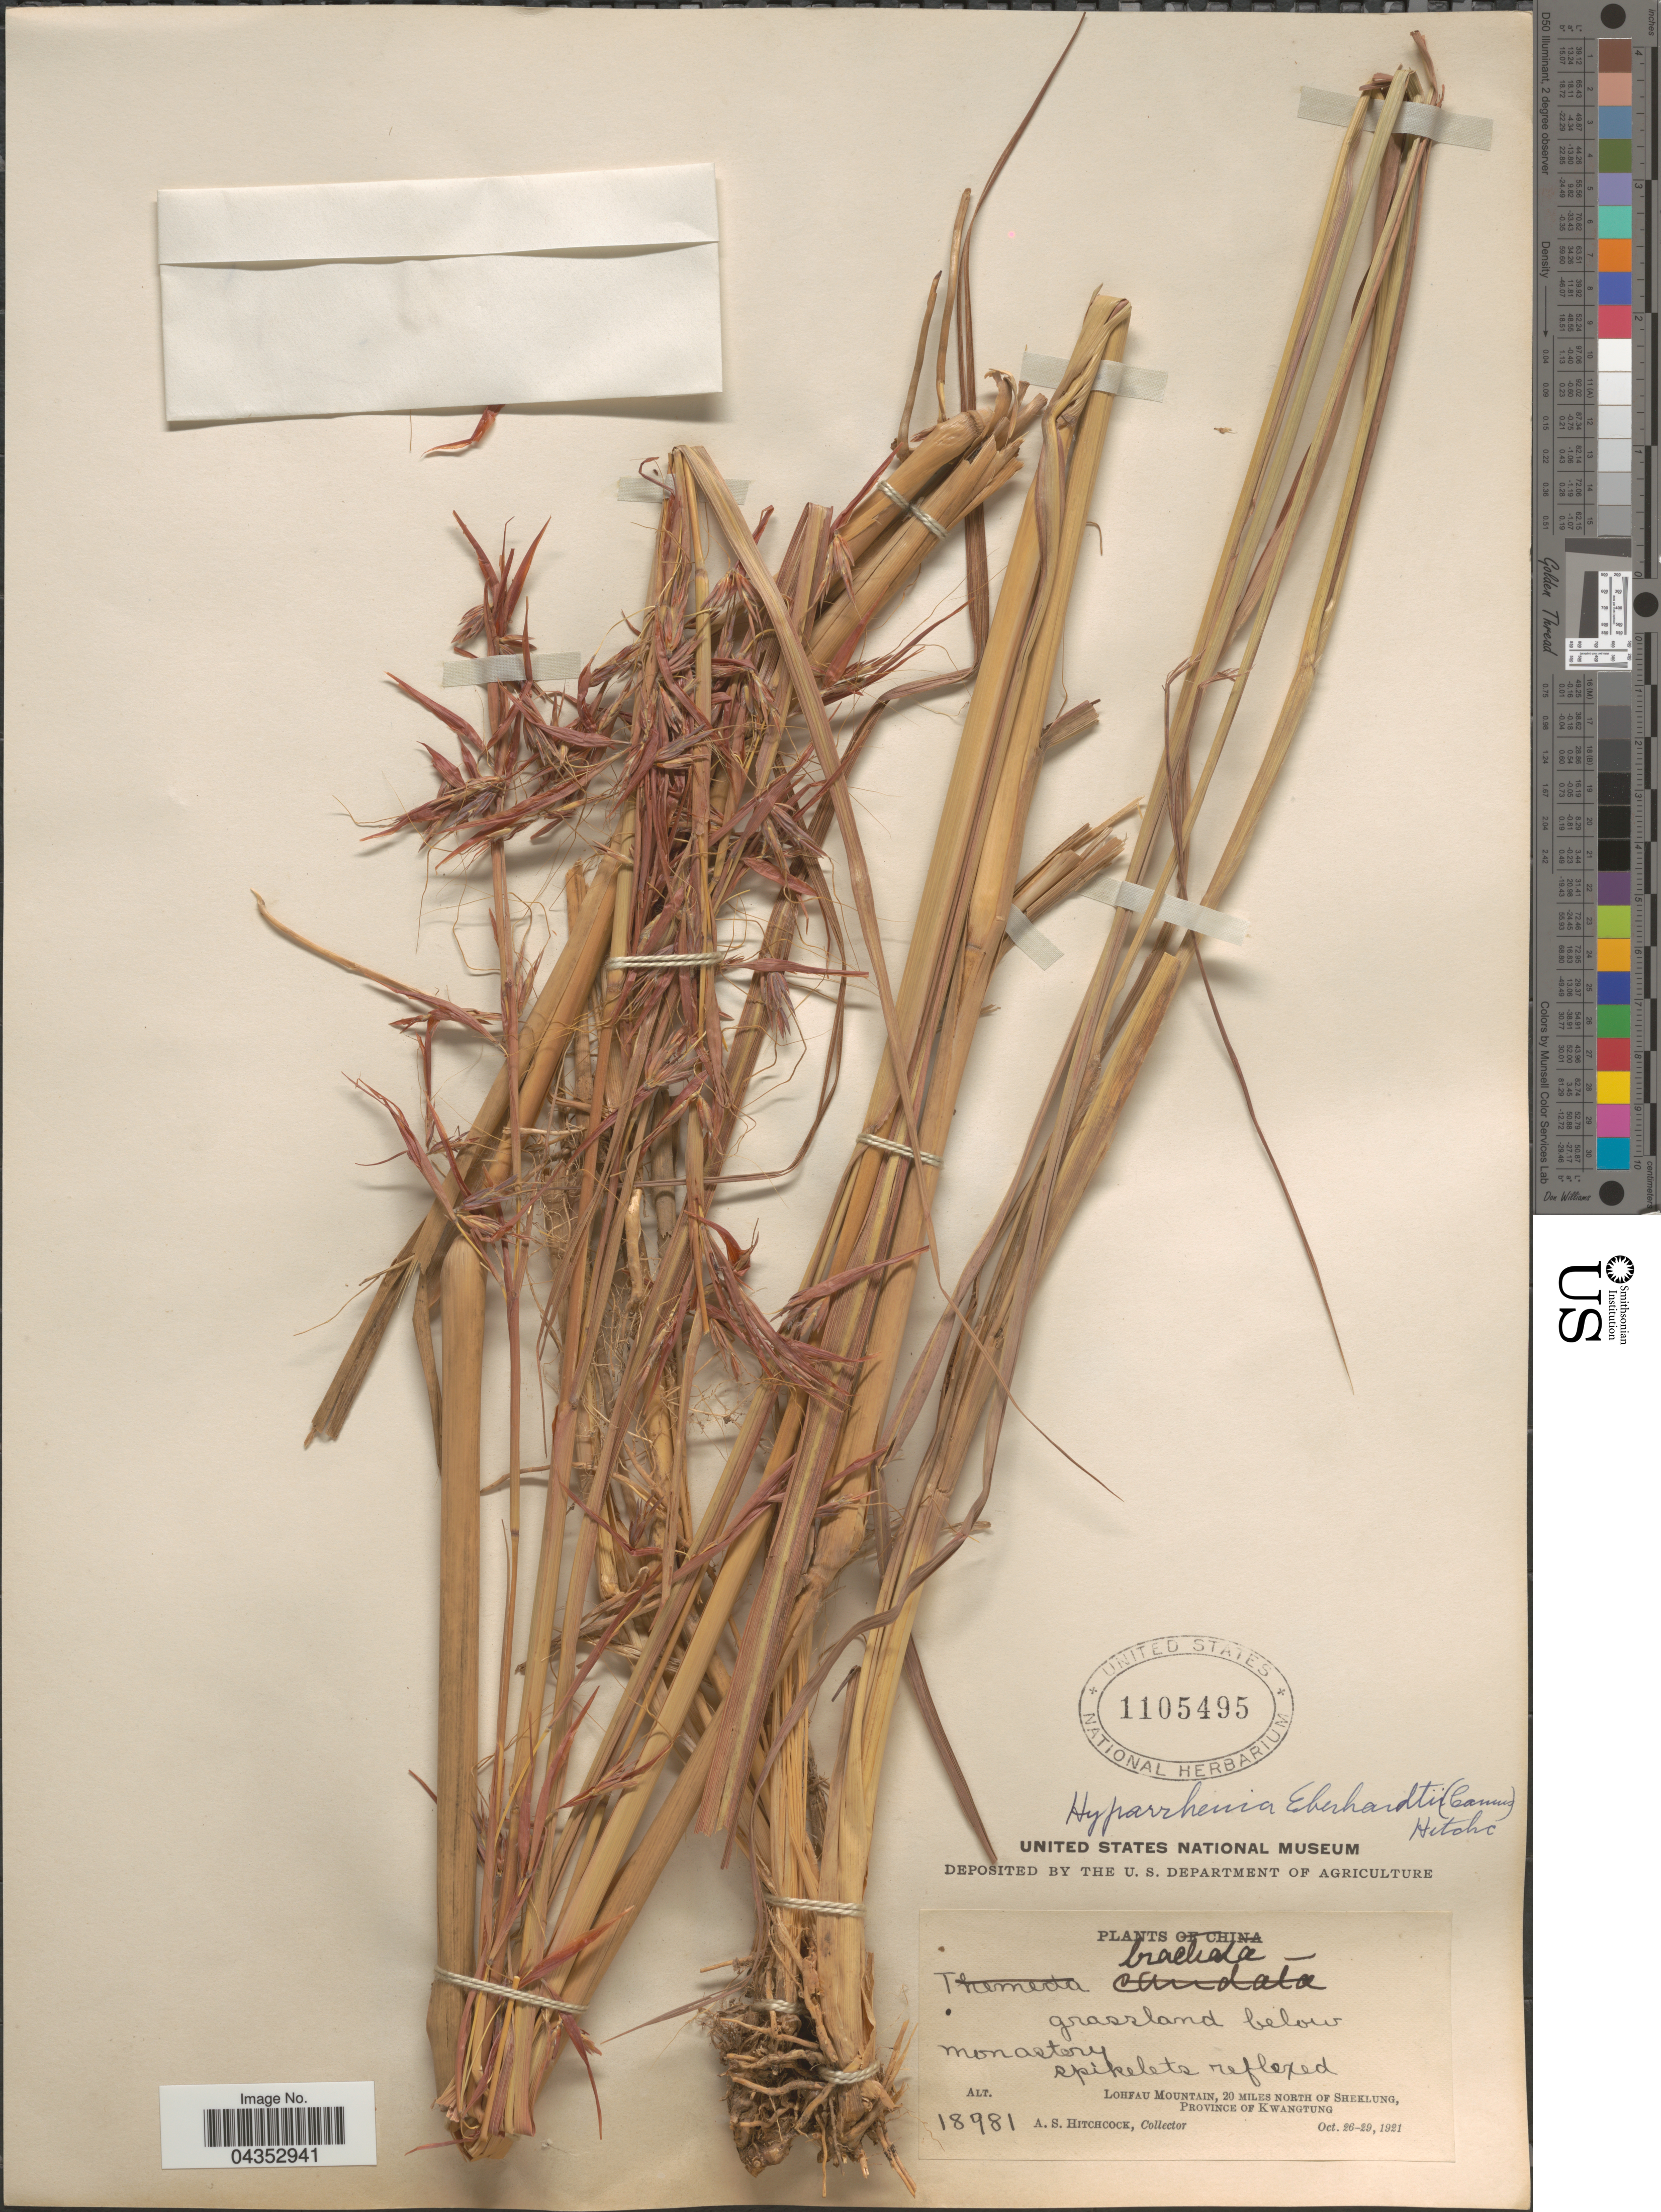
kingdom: Plantae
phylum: Tracheophyta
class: Liliopsida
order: Poales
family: Poaceae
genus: Hyparrhenia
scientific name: Hyparrhenia diplandra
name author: (Hack.) Stapf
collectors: A. S. Hitchcock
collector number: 18981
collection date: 1921-10-26/1921-10-29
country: China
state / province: Guangdong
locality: Grassland below monastery. Lohfau Mountain, 20 miles north of Sheklung, Province of Kwangtung.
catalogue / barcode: US 1105495